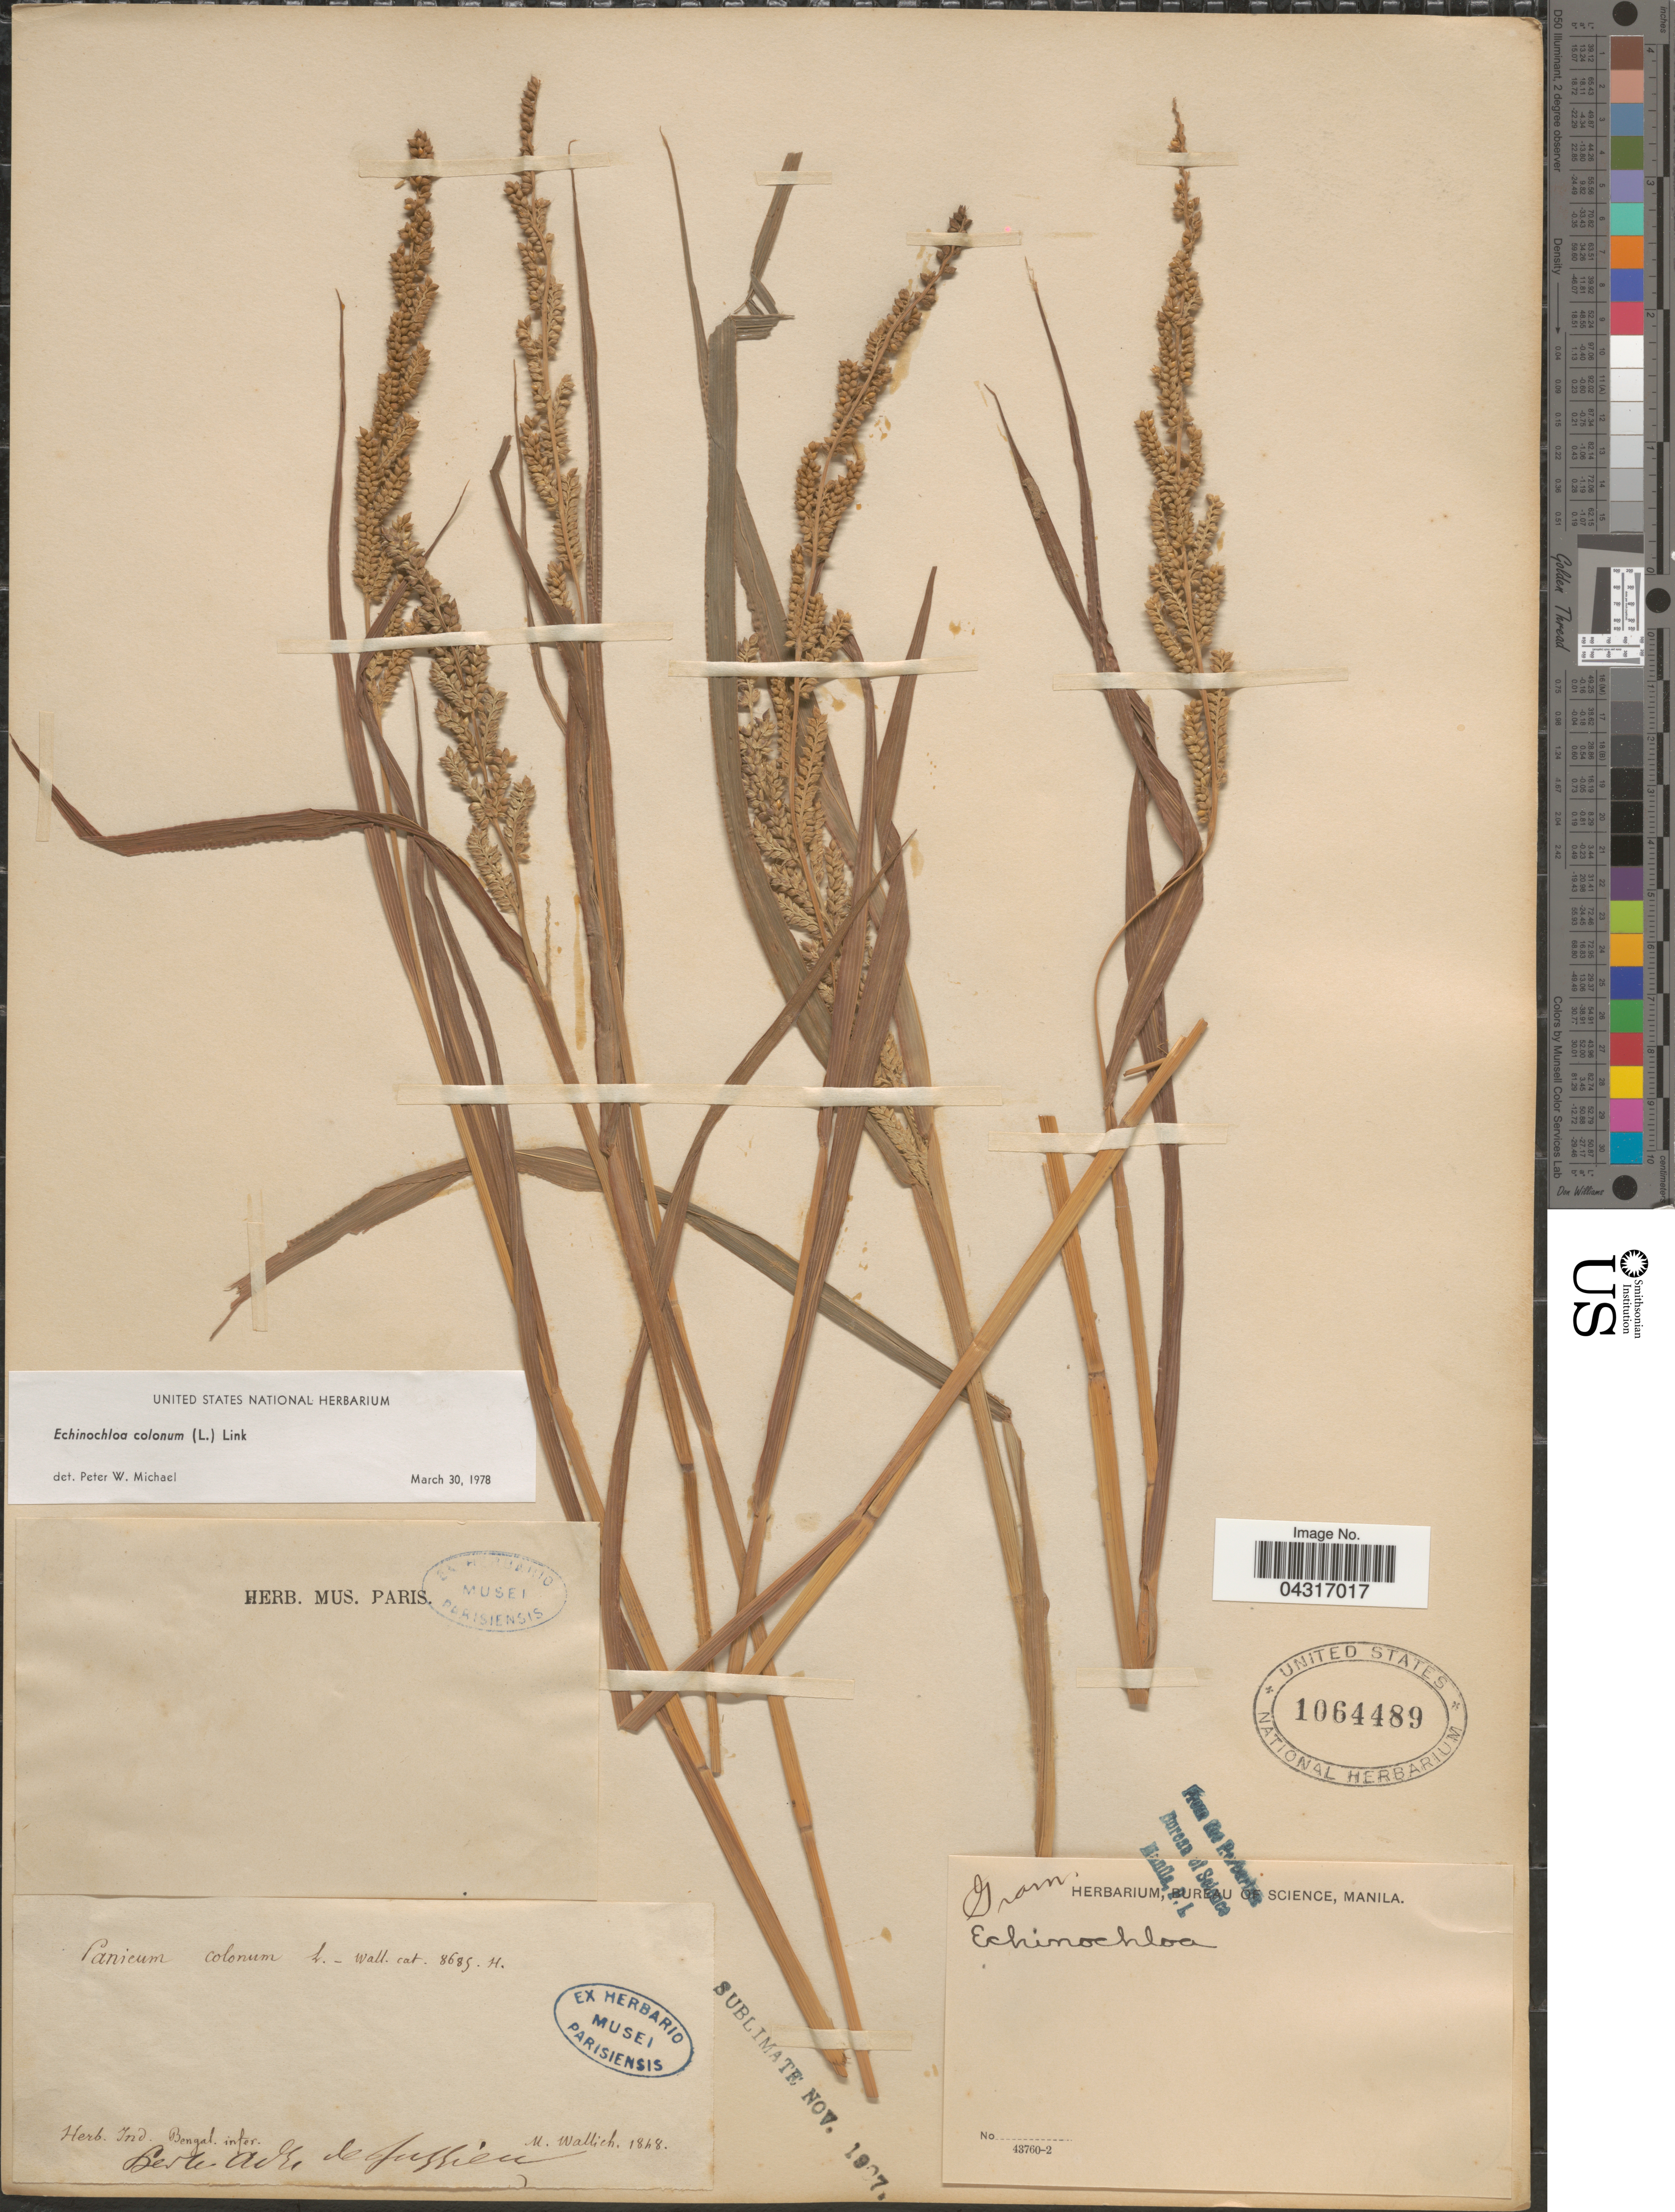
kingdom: Plantae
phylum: Tracheophyta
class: Liliopsida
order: Poales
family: Poaceae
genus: Echinochloa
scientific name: Echinochloa colona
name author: (L.) Link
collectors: A. H. L de Jussieu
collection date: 1848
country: India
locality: Ind. Bengal infer.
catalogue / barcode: US 1064489